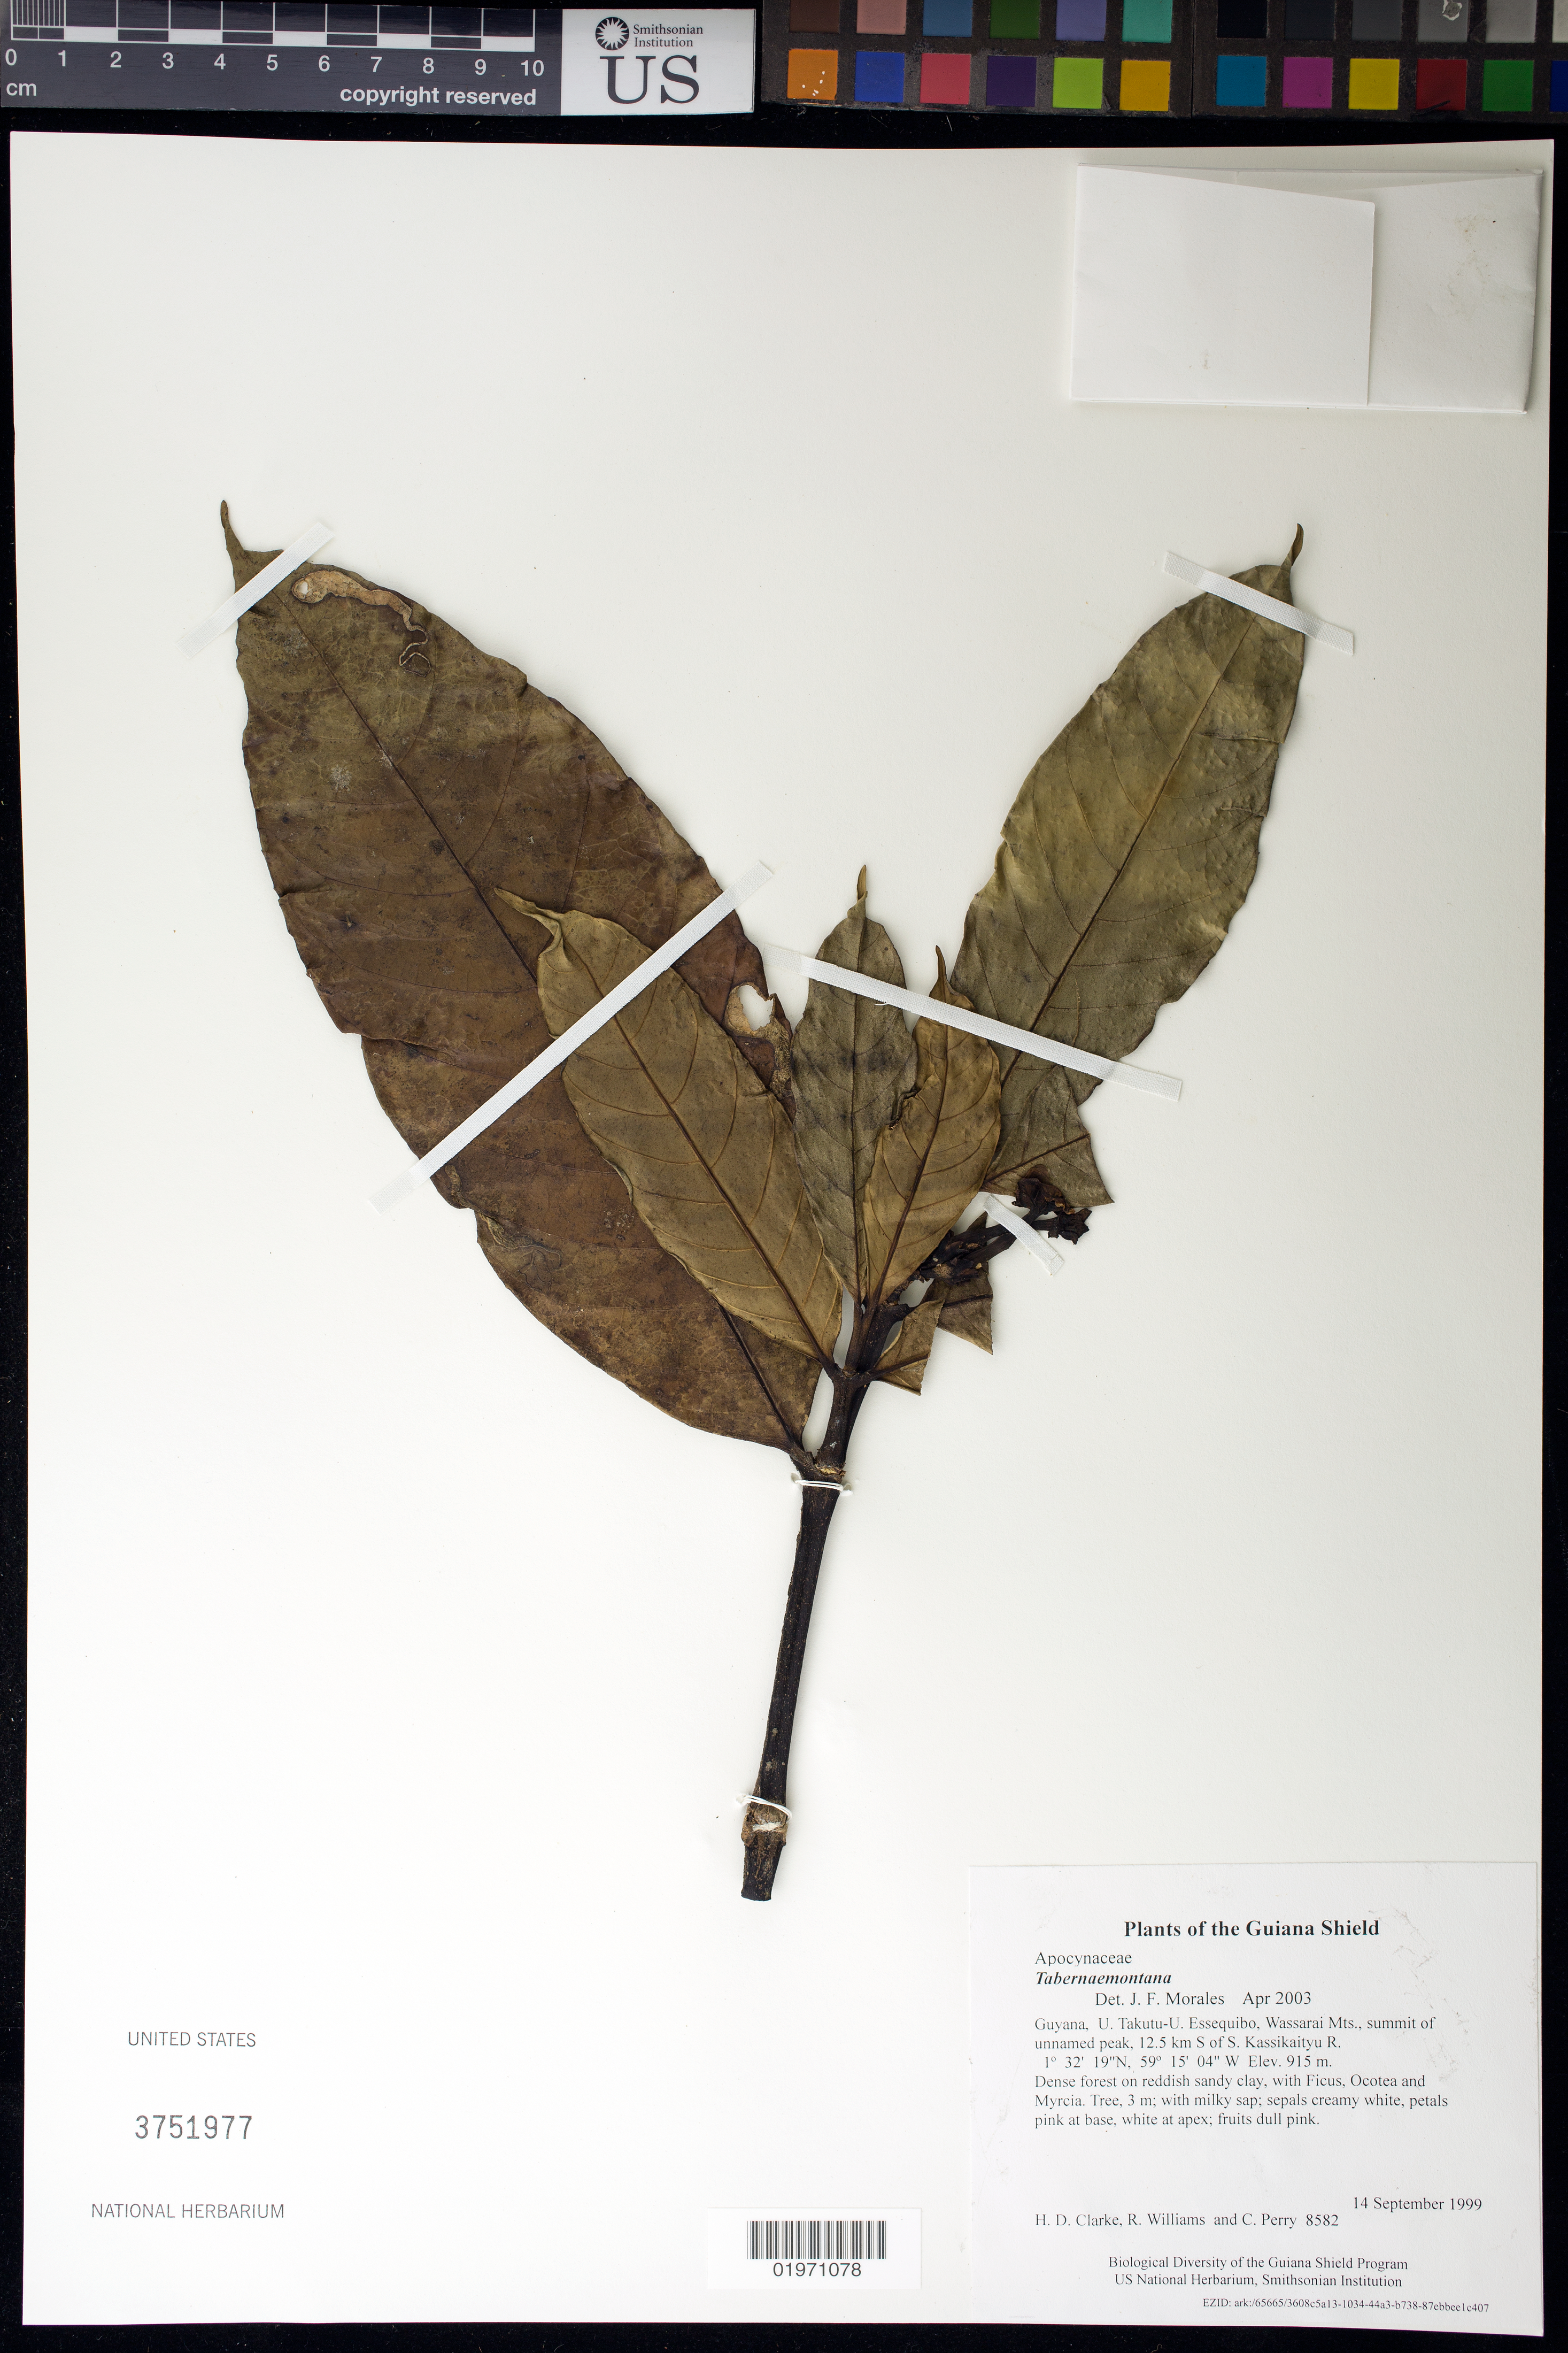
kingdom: Plantae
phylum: Tracheophyta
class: Magnoliopsida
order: Gentianales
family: Apocynaceae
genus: Tabernaemontana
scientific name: Tabernaemontana sp.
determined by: Morales, J. F.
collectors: H. D. Clarke, R. Williams & C. Perry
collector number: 8582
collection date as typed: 14 September 1999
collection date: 1999-09-14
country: Guyana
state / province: U. Takutu-U. Essequibo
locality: Wassarai Mts., summit of unnamed peak, 12.5 km S of S. Kassikaityu R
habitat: Dense forest on reddish sandy clay, with Ficus, Ocotea and Myrcia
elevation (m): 915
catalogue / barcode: US 3751977